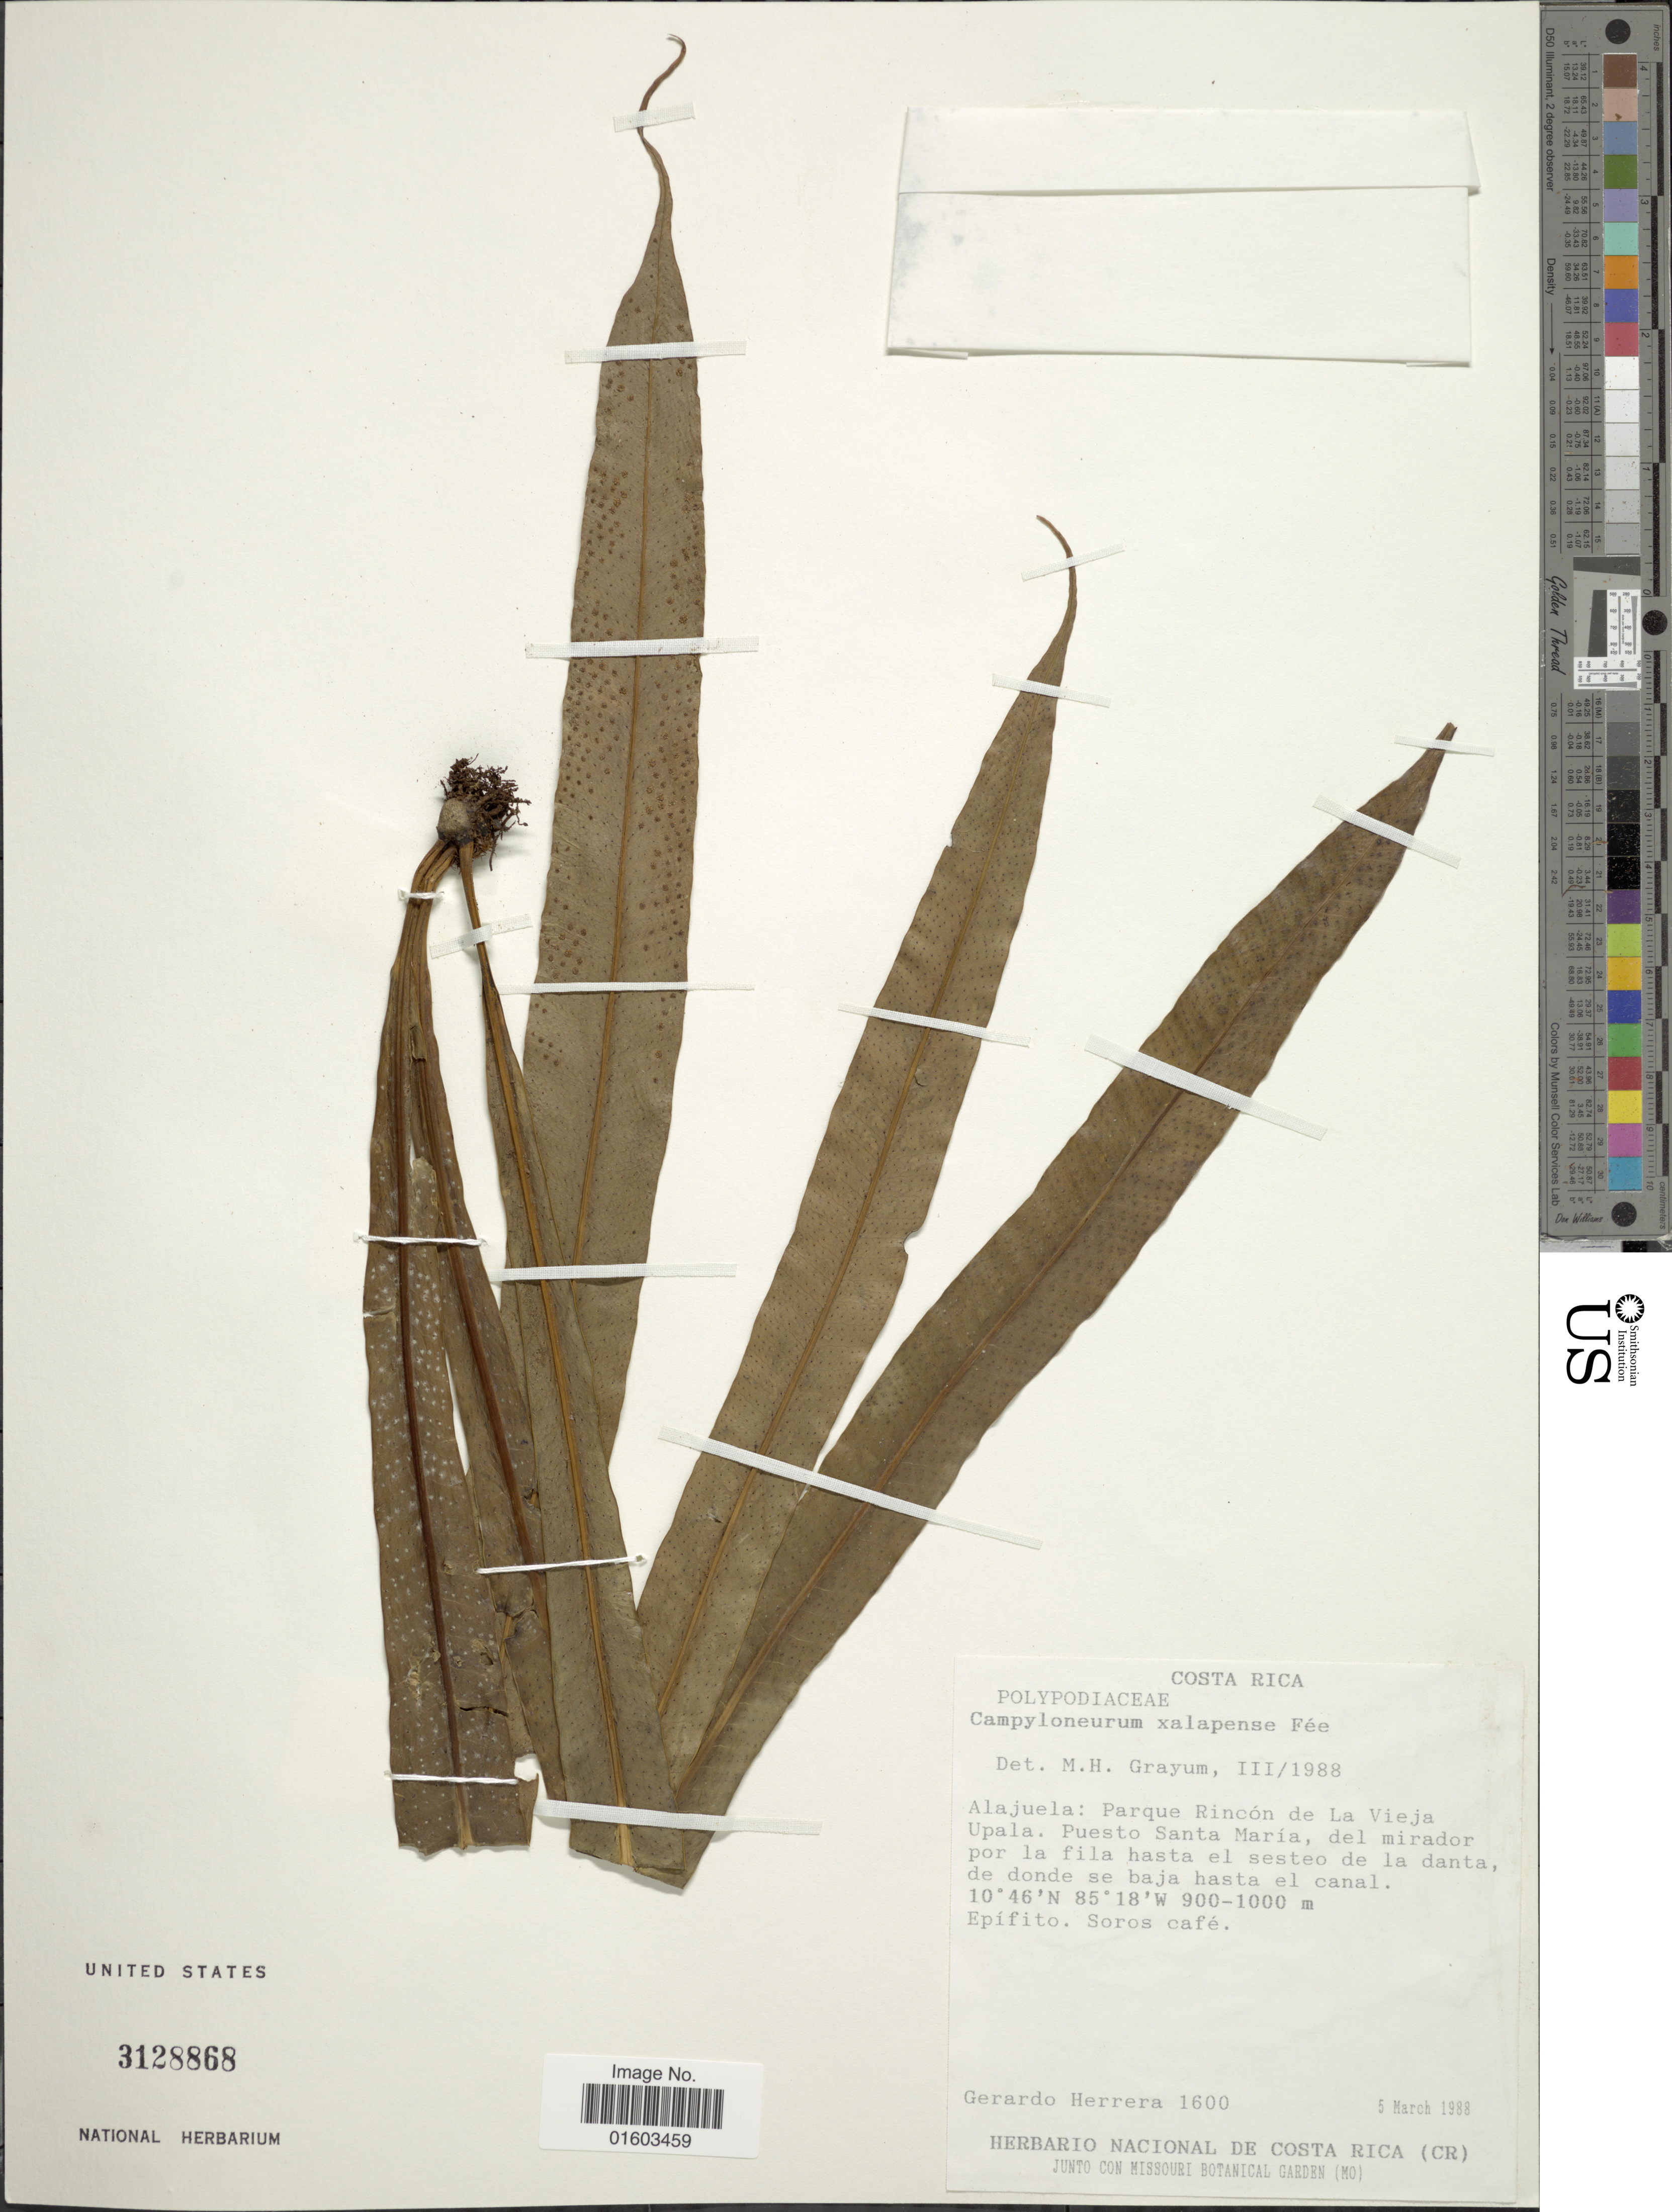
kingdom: Plantae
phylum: Tracheophyta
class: Polypodiopsida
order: Polypodiales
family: Polypodiaceae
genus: Campyloneurum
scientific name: Campyloneurum xalapense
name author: Fée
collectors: G. Herrera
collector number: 1600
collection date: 1988-03-05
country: Costa Rica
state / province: Alajuela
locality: Parque Rincon de La Viejo Upala. Puesto Santa Maria, del mirador pro la fila hasta el sesteo de la danta, de donde se baja hasta el canal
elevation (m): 900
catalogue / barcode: US 3128868